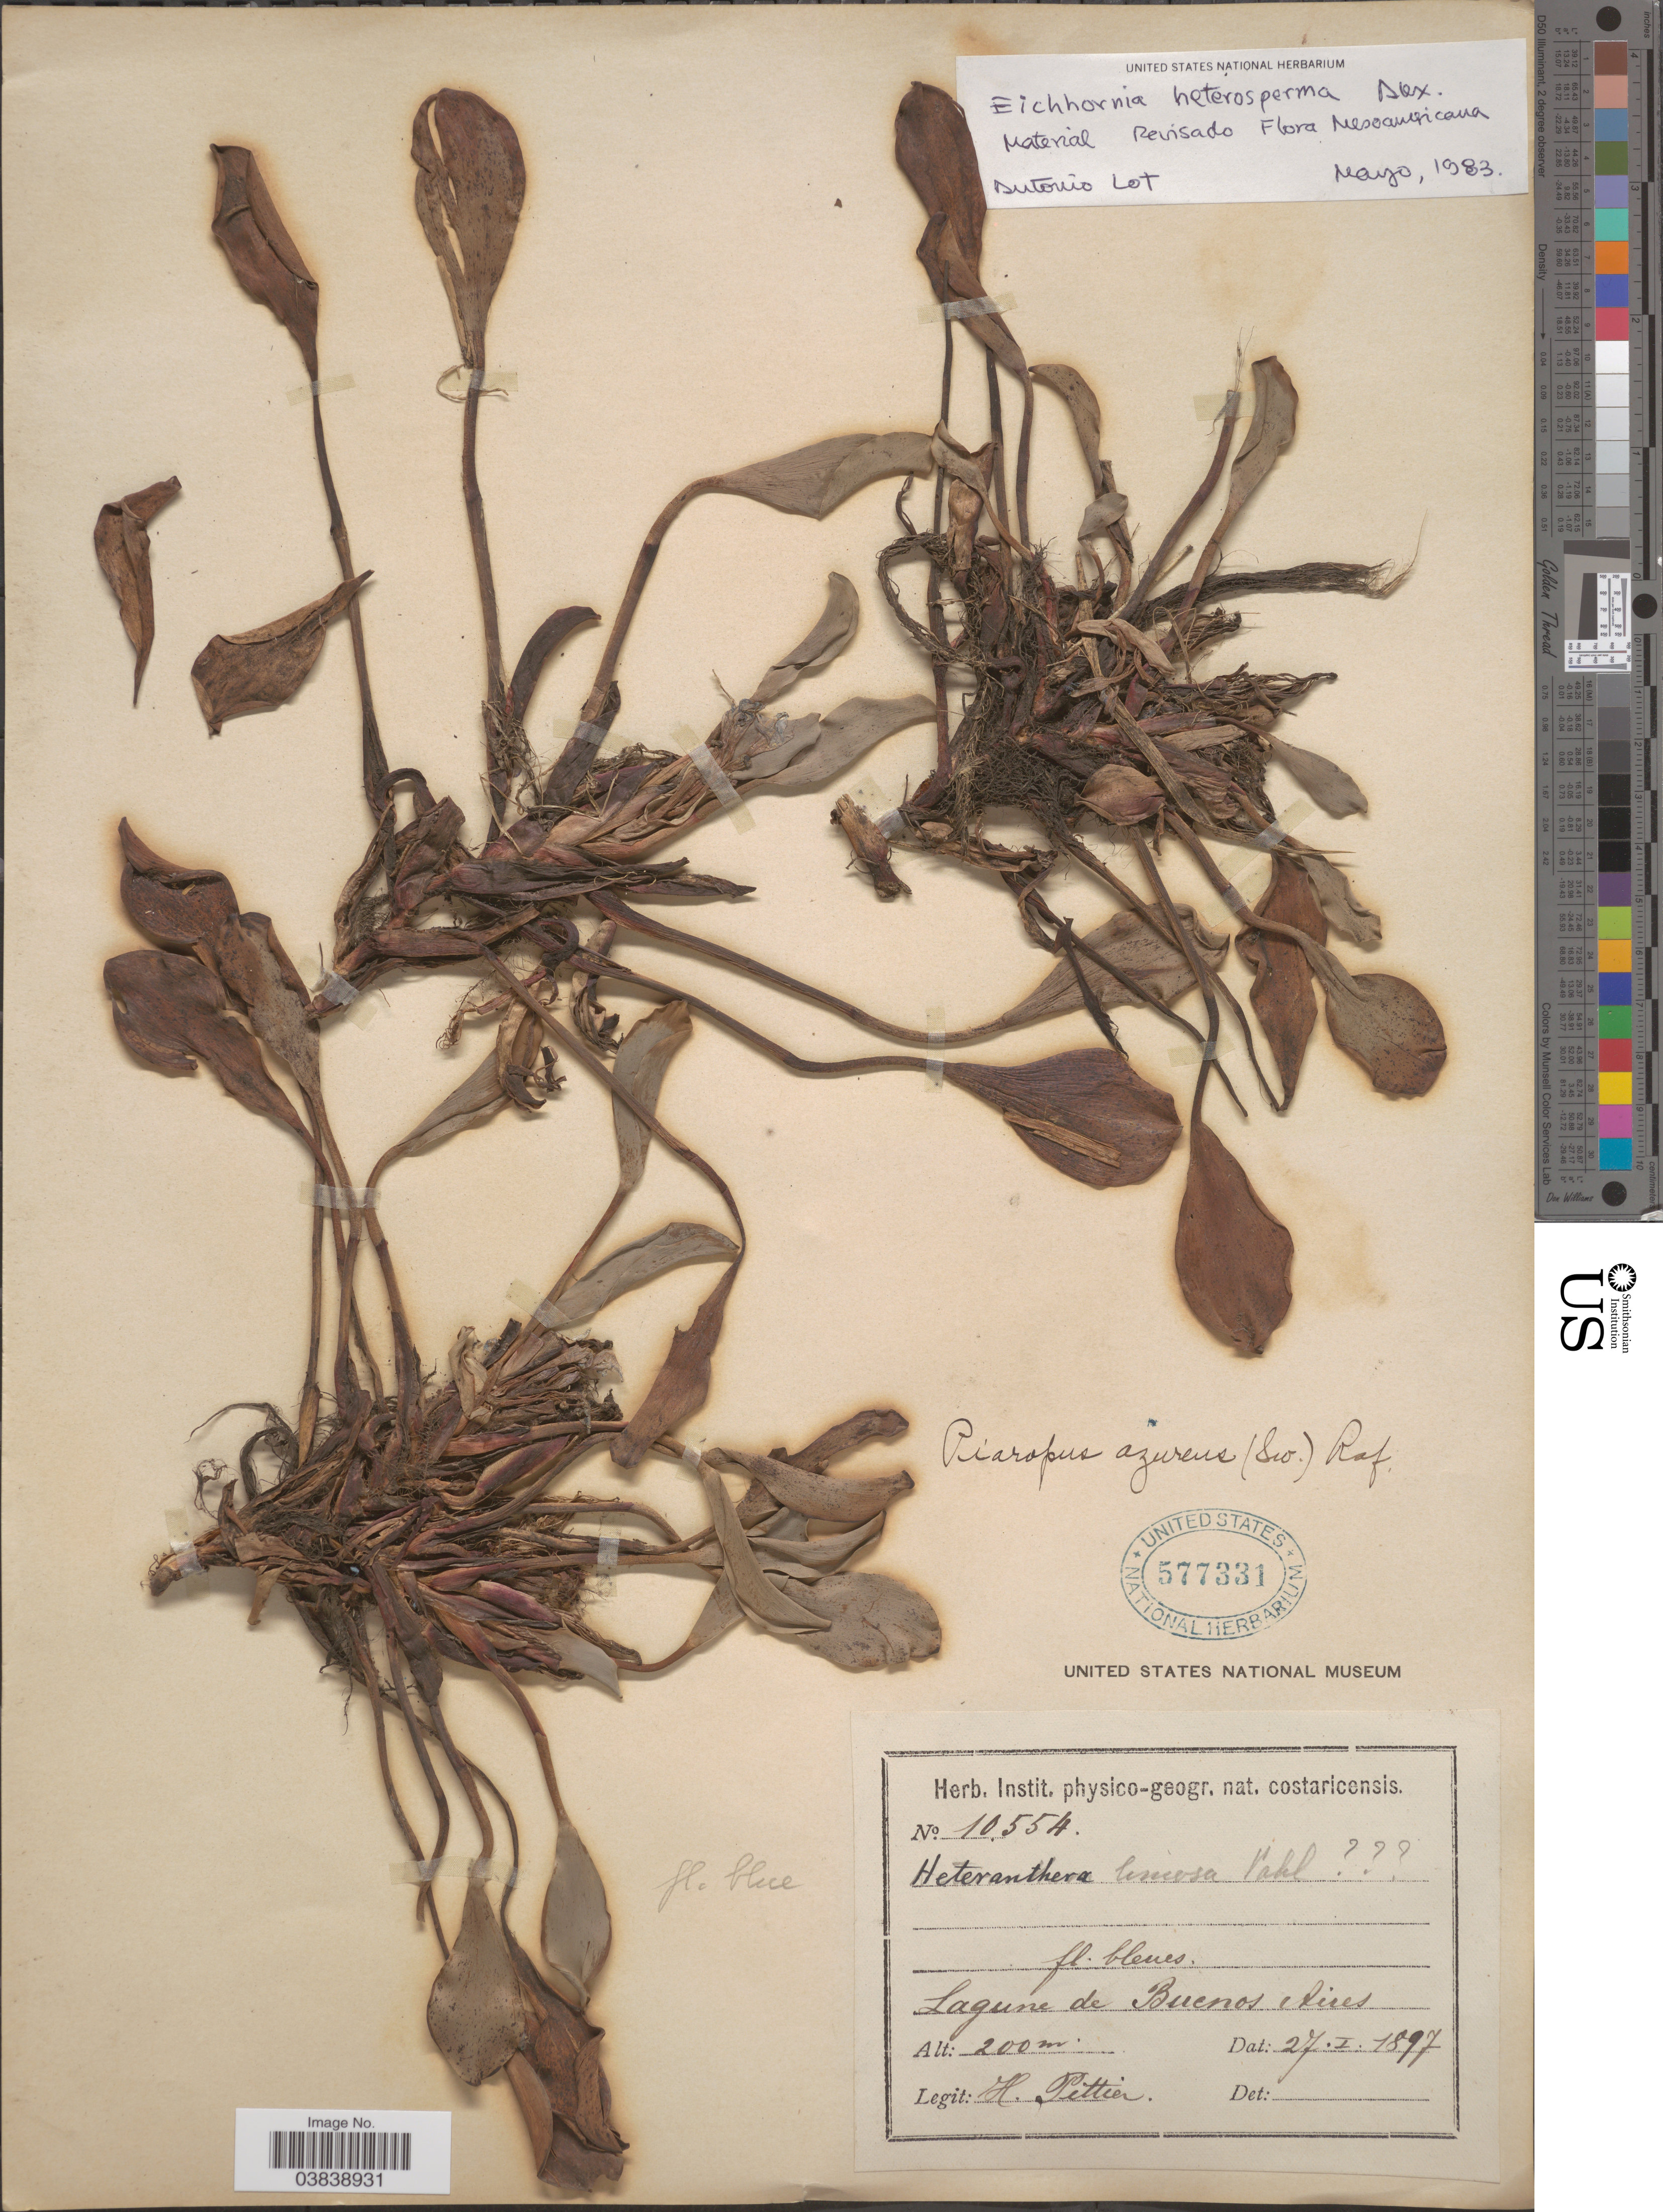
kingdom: Plantae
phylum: Tracheophyta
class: Liliopsida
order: Commelinales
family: Pontederiaceae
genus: Eichhornia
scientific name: Eichhornia heterosperma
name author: Alexander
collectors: H. F. Pittier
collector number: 10554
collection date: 1897-01-27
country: Costa Rica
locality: Lagune de Buenos Aires.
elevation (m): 200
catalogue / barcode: US 577331